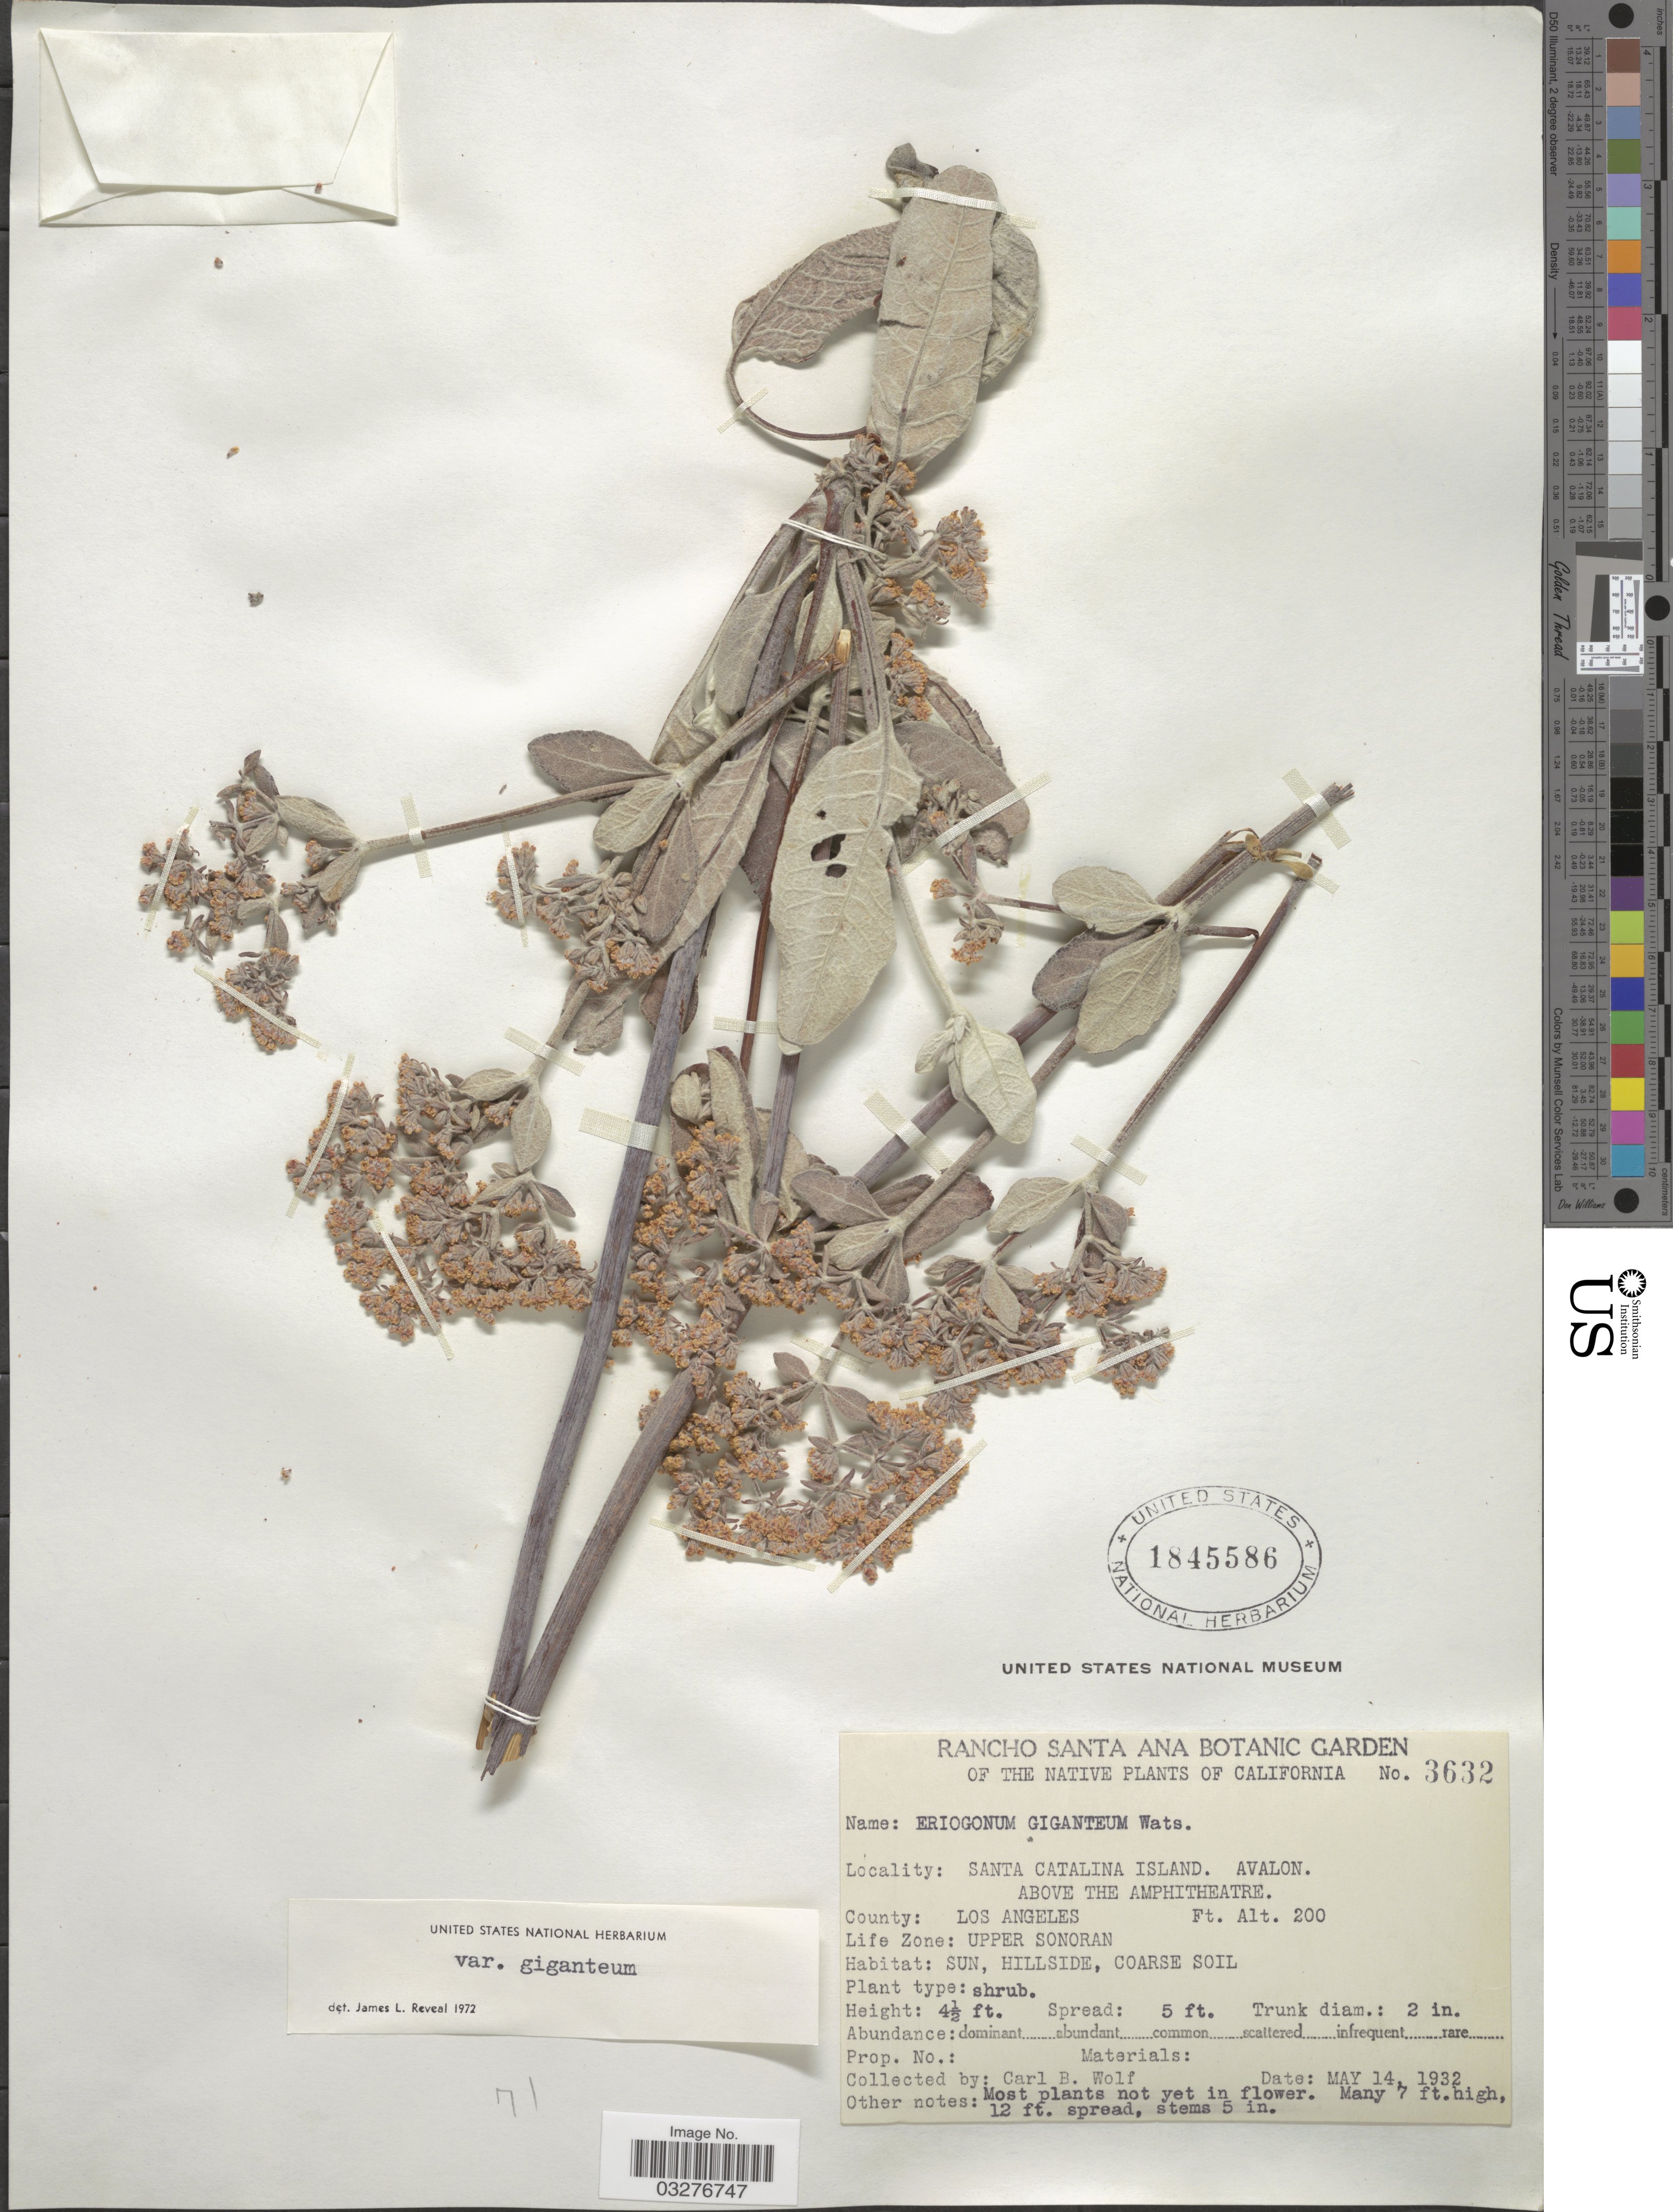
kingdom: Plantae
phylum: Tracheophyta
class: Magnoliopsida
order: Caryophyllales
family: Polygonaceae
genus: Eriogonum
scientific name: Eriogonum giganteum var. giganteum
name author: S. Watson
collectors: C. B. Wolf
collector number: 3632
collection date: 1932-05-14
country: United States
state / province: California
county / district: Los Angeles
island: Santa Catalina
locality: Santa Catalina Island. Avalon. Above the Amphitheatre. County: Los Angeles.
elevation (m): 61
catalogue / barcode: US 1845586